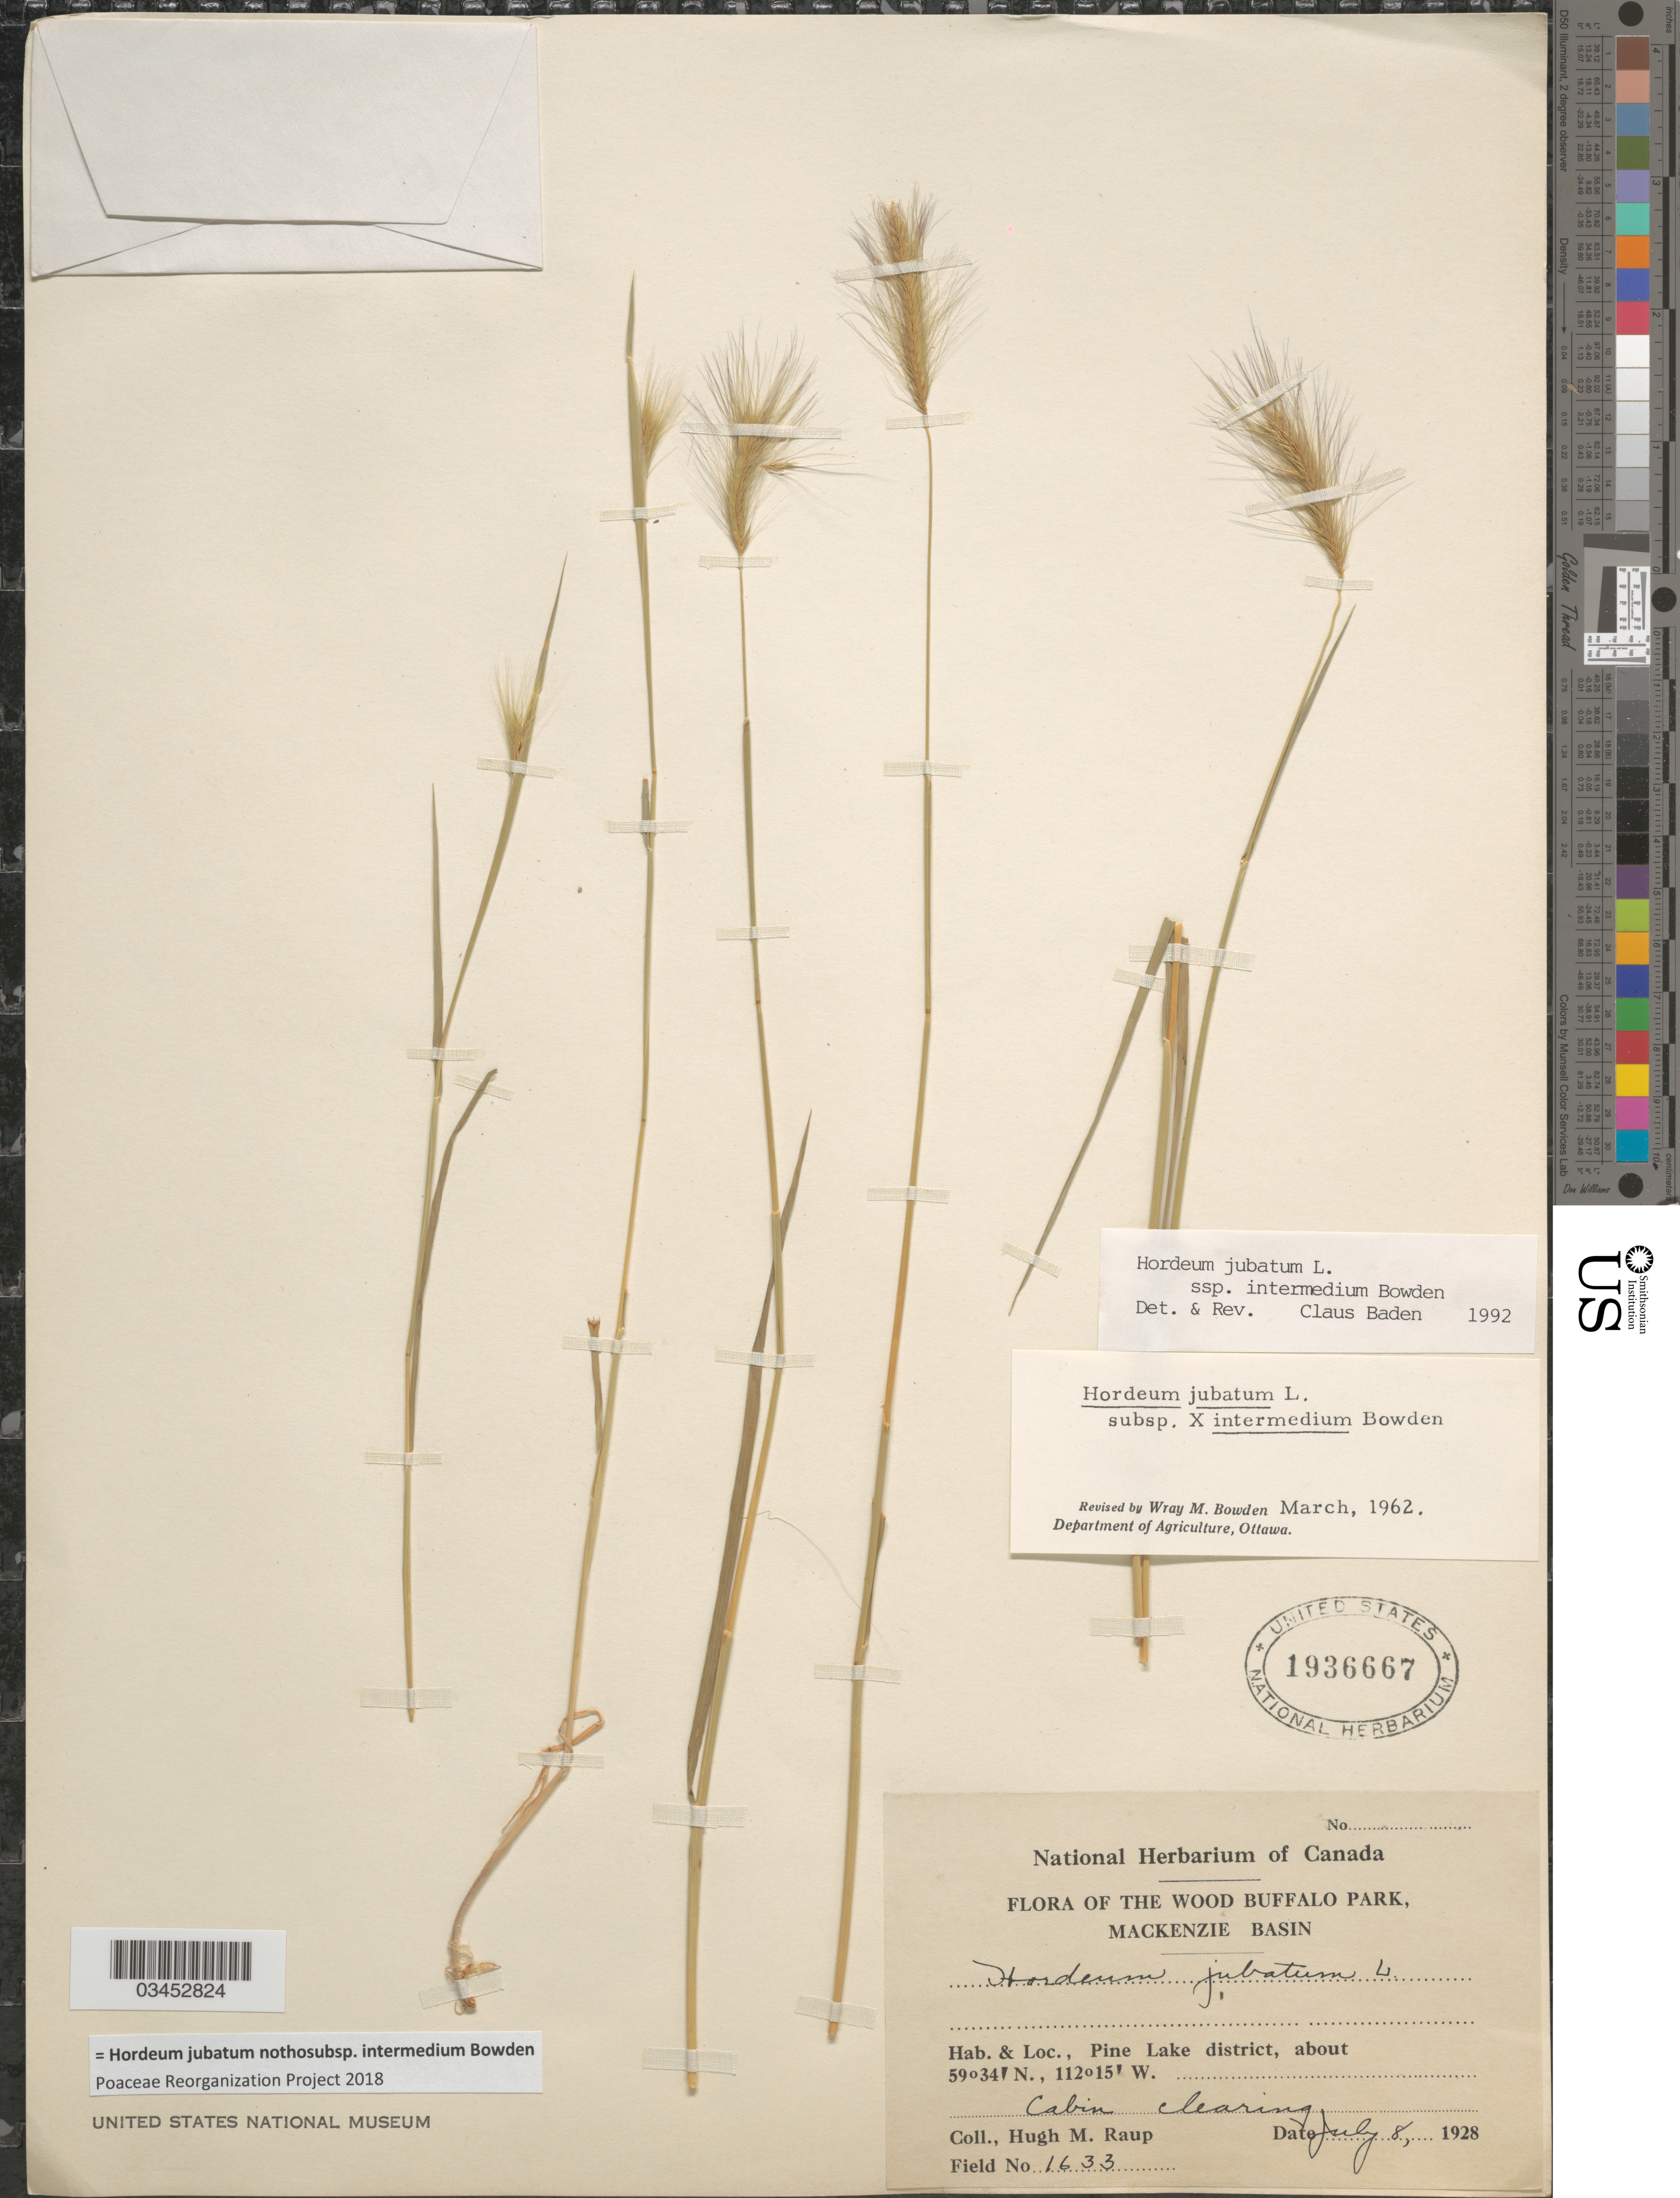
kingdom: Plantae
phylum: Tracheophyta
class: Liliopsida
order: Poales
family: Poaceae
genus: Hordeum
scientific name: Hordeum jubatum nothosubsp. intermedium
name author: Bowden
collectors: H. Raup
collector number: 1633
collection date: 1928-07-08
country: Canada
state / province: Alberta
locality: Wood Buffalo Park, MacKenzie Basin. Pine Lake district. Cabin clearing.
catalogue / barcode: US 1936667